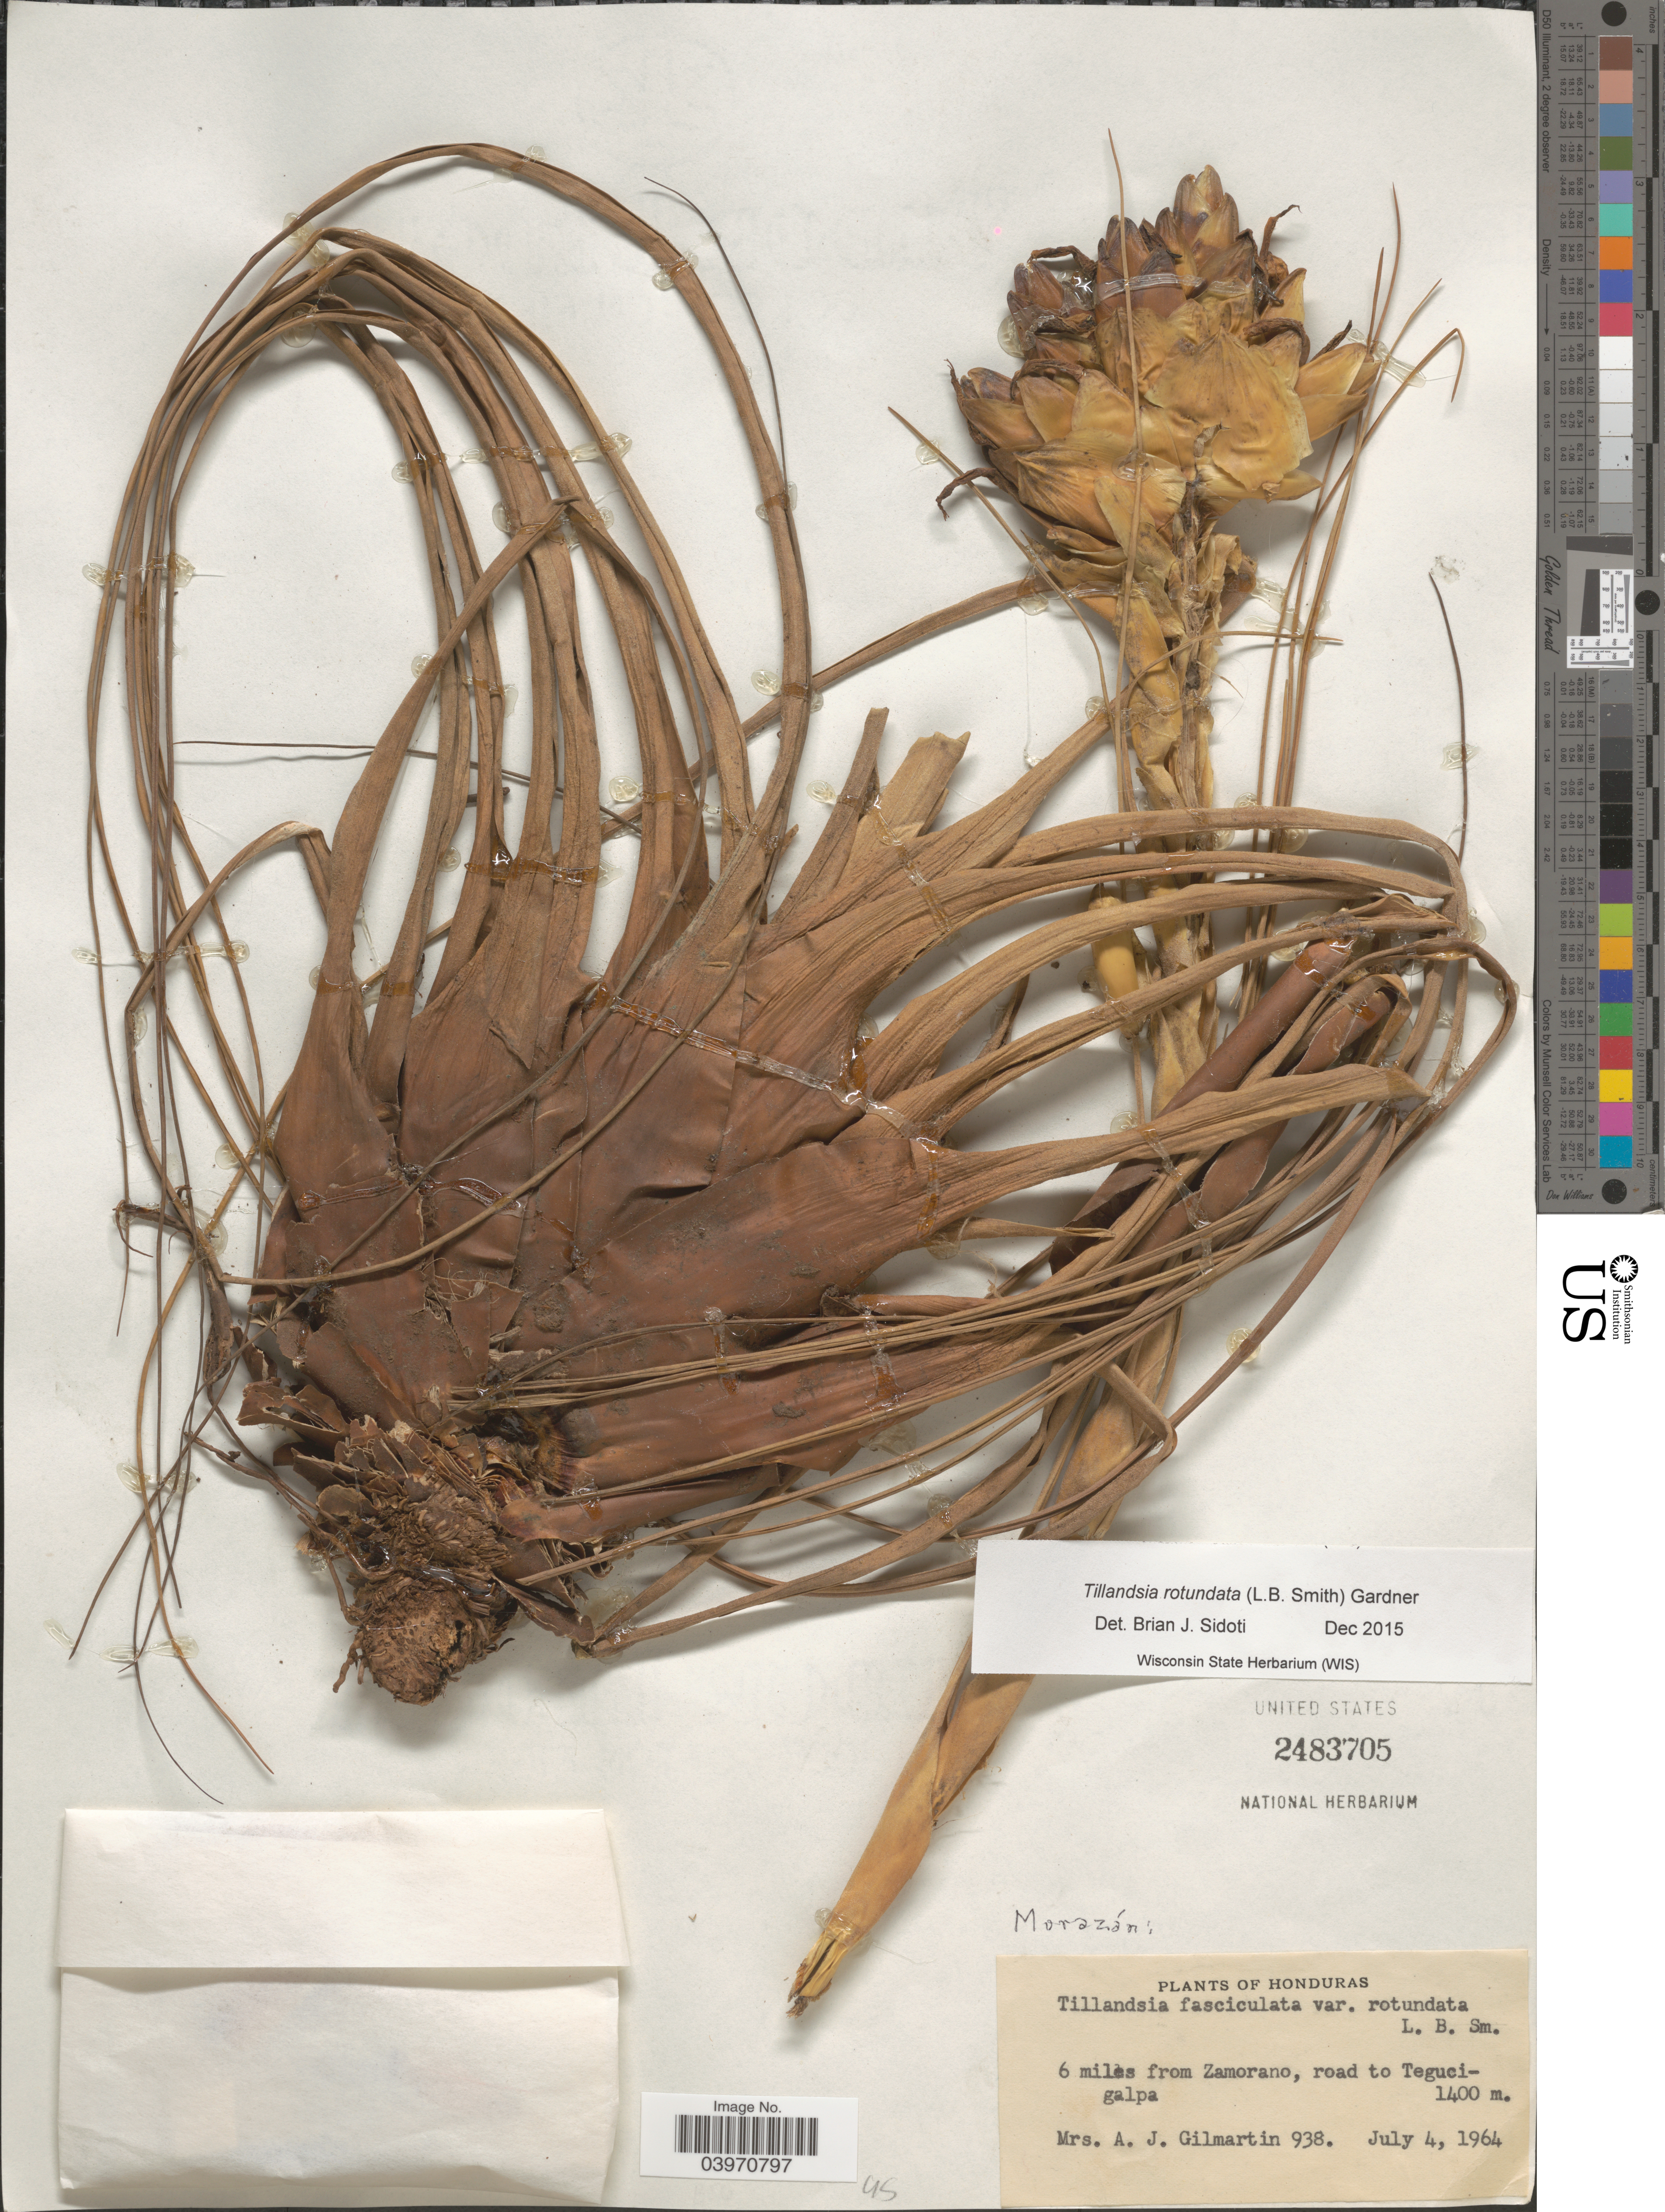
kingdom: Plantae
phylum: Tracheophyta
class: Liliopsida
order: Poales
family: Bromeliaceae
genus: Tillandsia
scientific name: Tillandsia fasciculata var. rotundata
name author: L.B. Sm.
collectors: A. J. Gilmartin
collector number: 938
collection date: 1964-07-04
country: Honduras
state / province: Fco. Morazán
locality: Morazán: 6 miles from Zamorano, road to Tegucigalpa.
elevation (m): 1400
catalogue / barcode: US 2483705